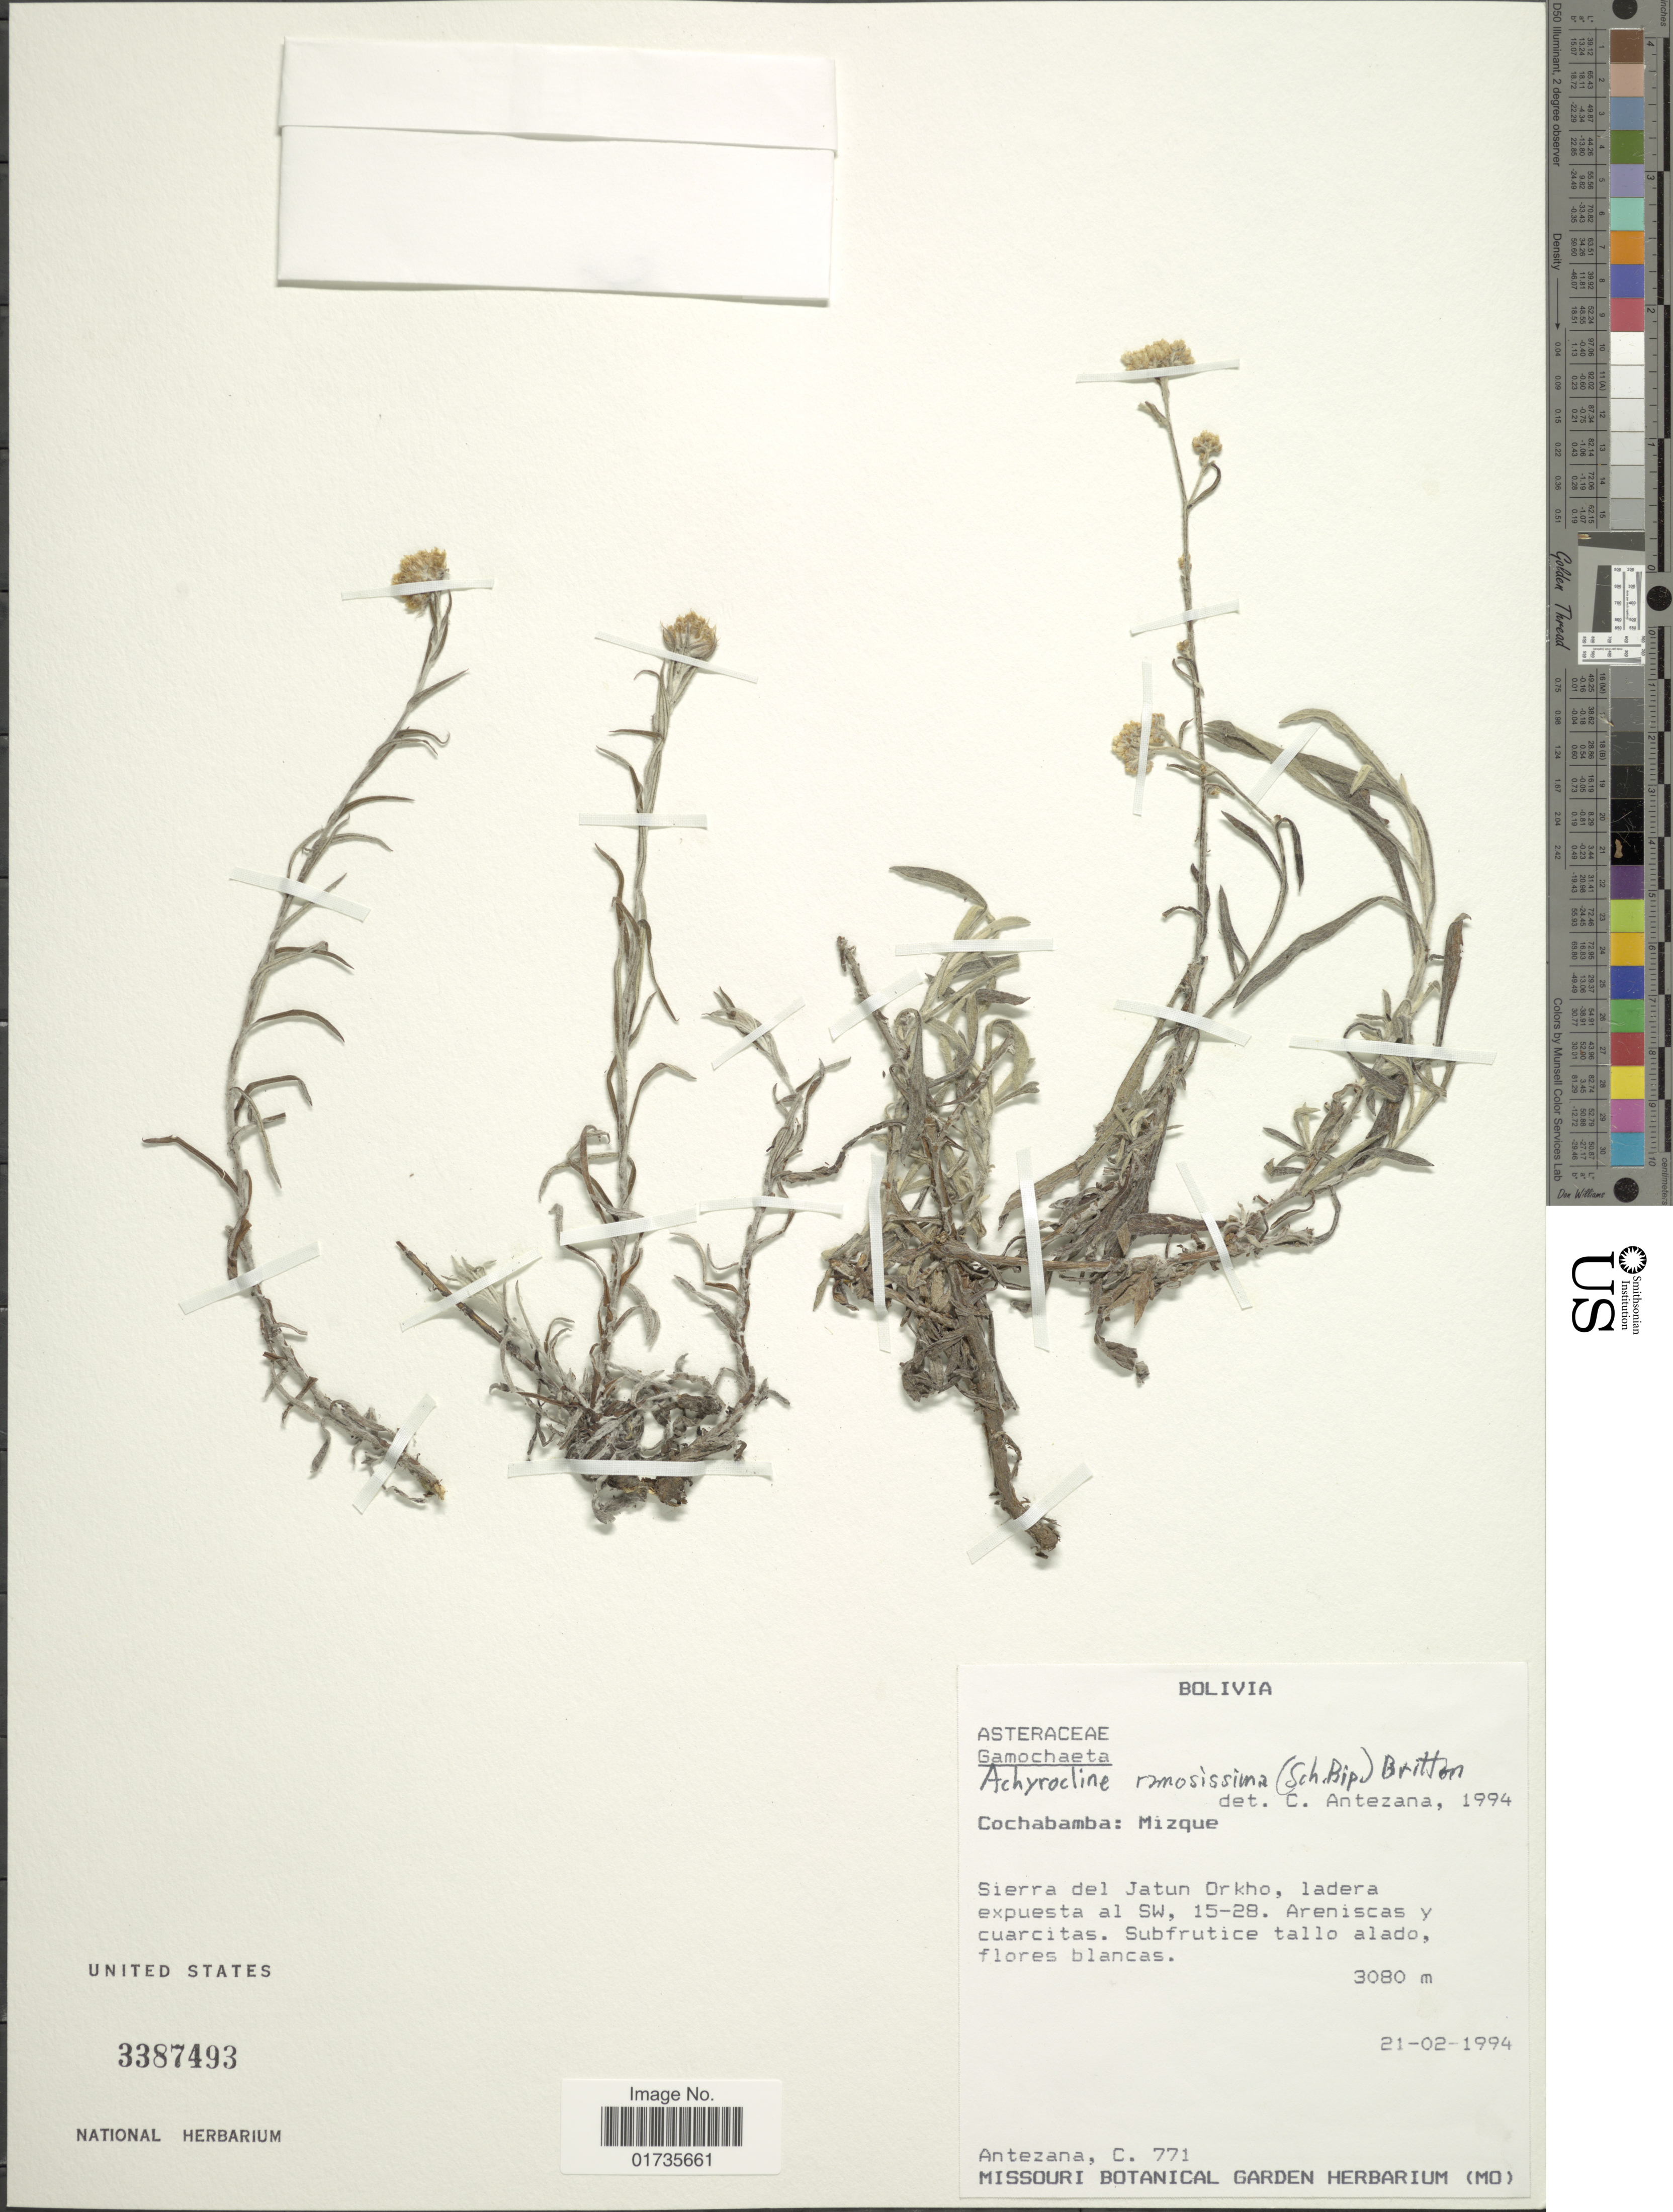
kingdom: Plantae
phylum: Tracheophyta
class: Magnoliopsida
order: Asterales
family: Asteraceae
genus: Achyrocline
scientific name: Achyrocline ramosissima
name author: (Sch. Bip.) Britton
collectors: C. Antezana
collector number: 771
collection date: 1994-02-21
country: Bolivia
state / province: Cochabamba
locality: Cochabamba: Mizque. Sierra del Jatun Orkho, ladera expuesta al SW, 15-25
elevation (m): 3080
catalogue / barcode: US 3387493